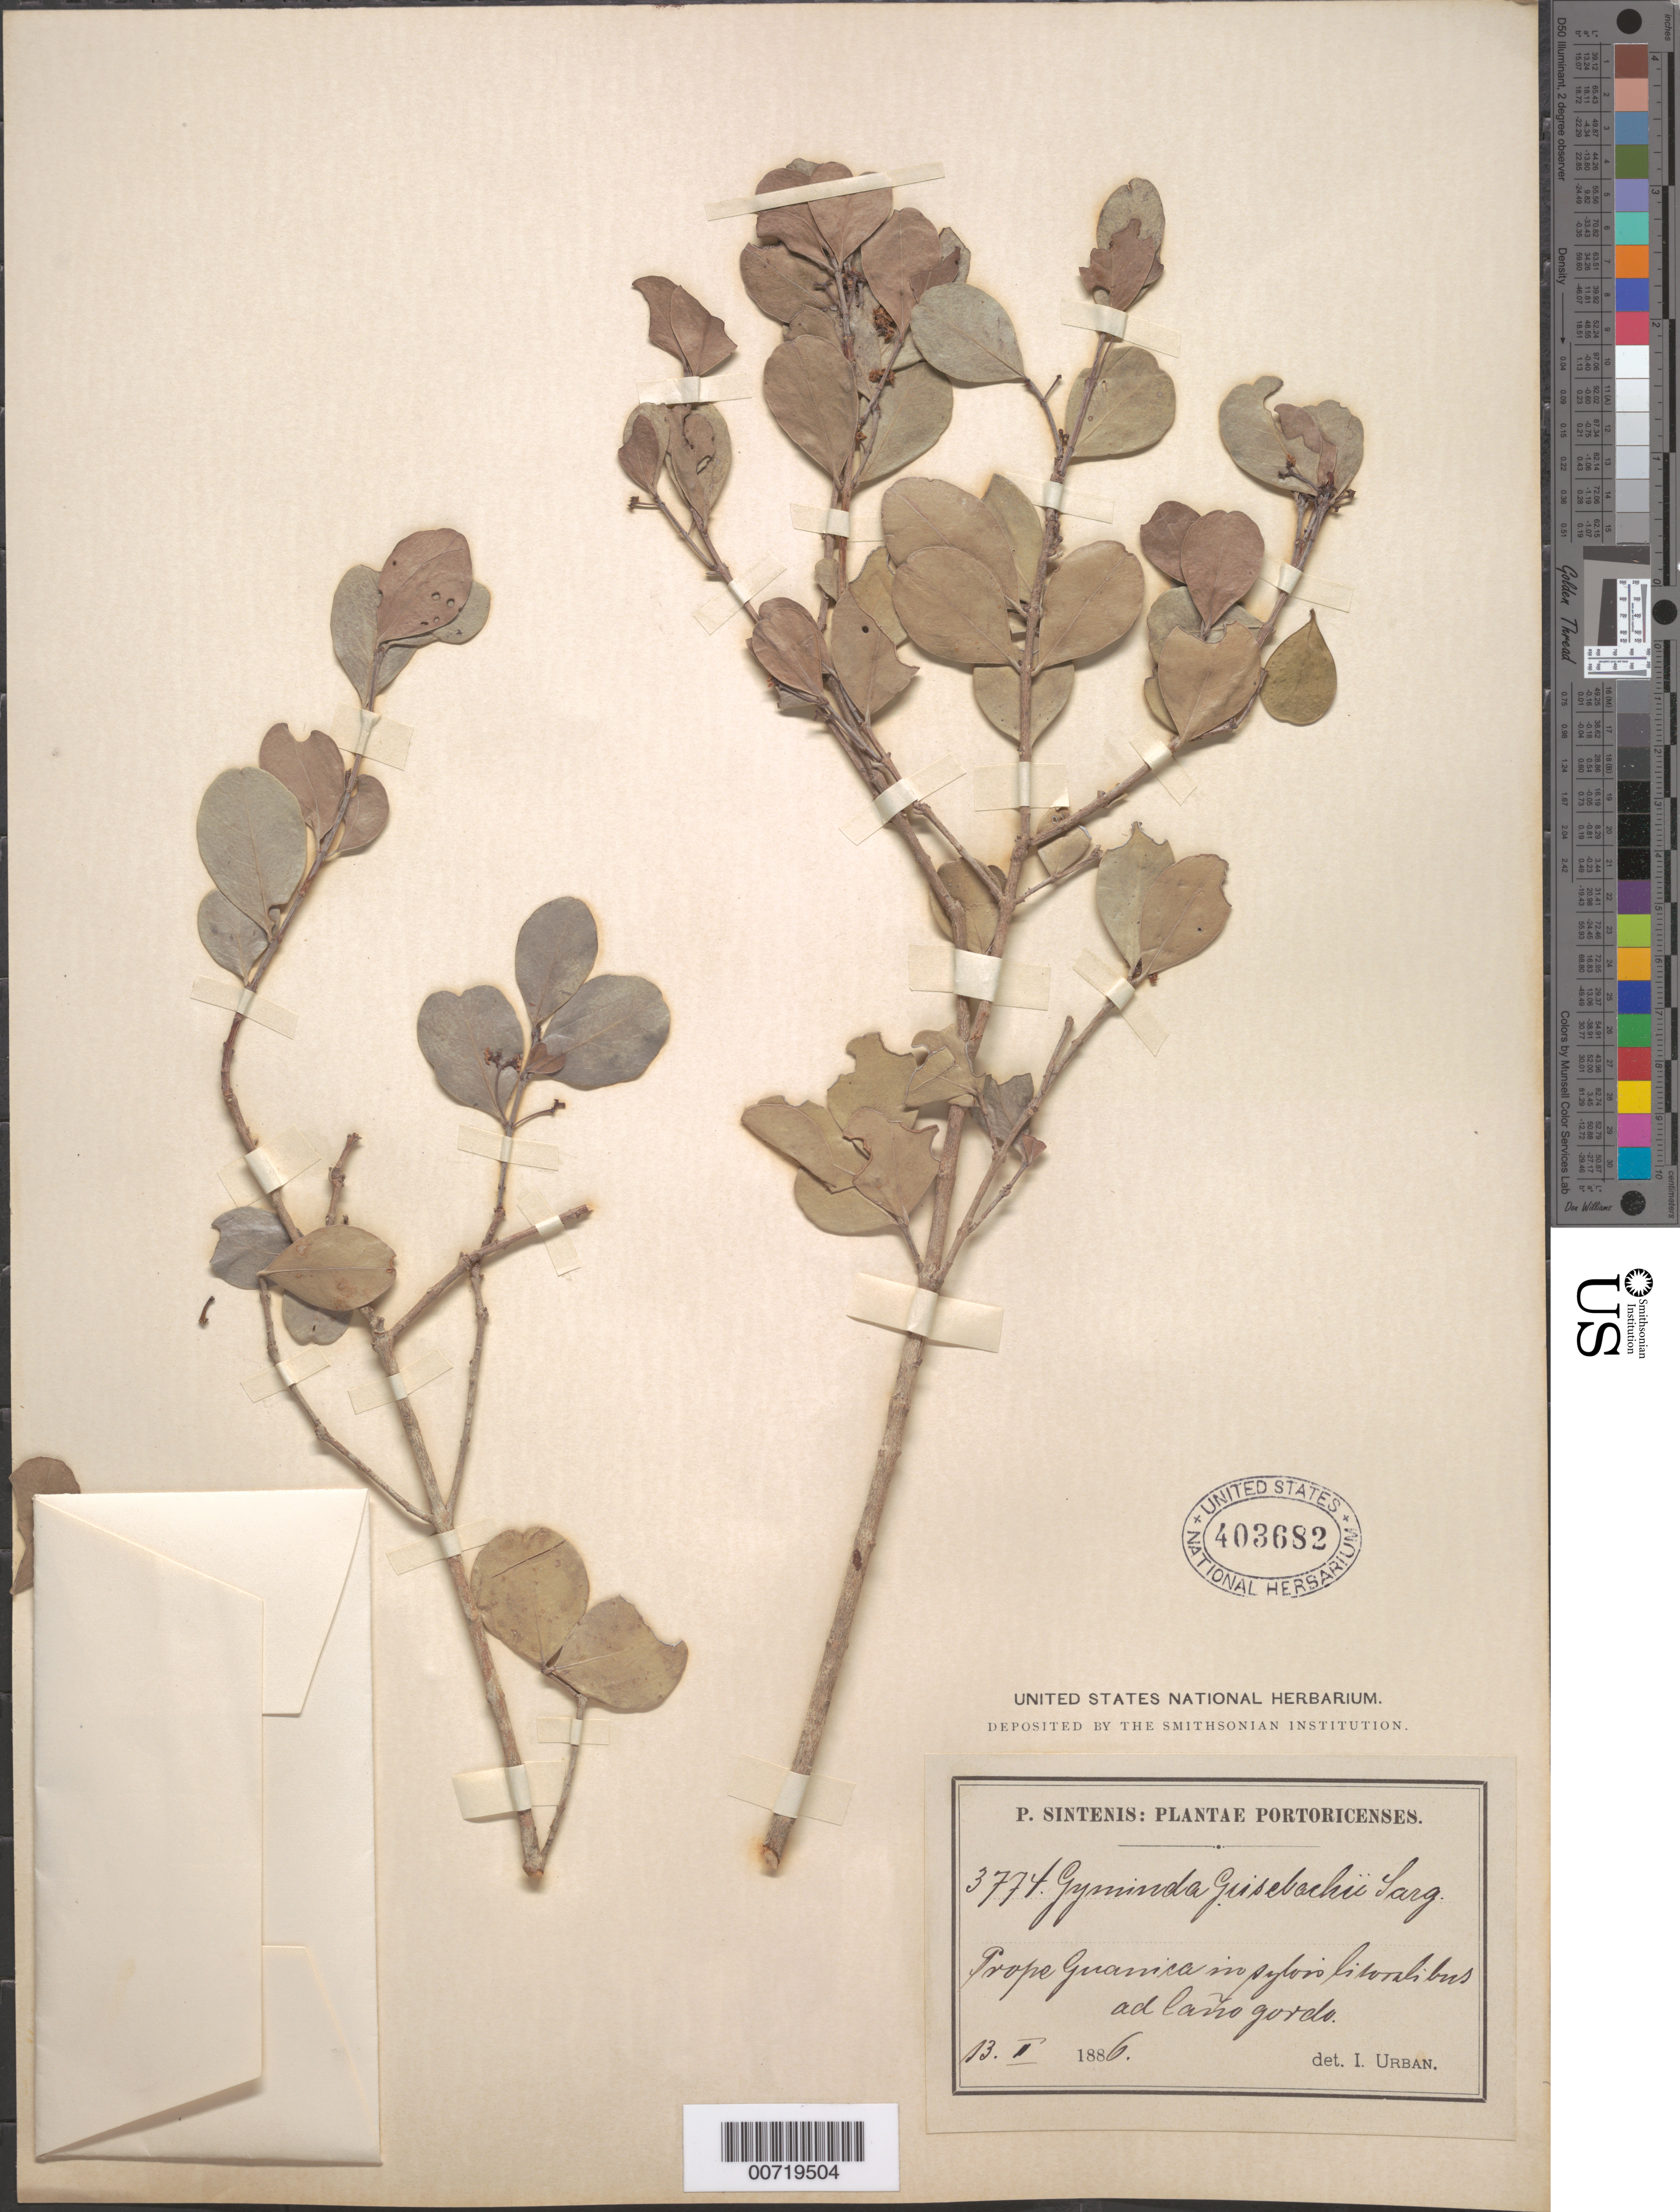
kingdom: Plantae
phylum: Tracheophyta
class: Magnoliopsida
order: Celastrales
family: Celastraceae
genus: Gyminda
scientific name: Gyminda grisebachii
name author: Sarg.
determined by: Urban, Ignatz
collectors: P. Sintenis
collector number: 3774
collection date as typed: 13 Feb 1886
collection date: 1886-02-13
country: Puerto Rico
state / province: Guánica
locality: Prope Guanica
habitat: In sylvis litoralibus ad Cano gordo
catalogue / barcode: US 403682